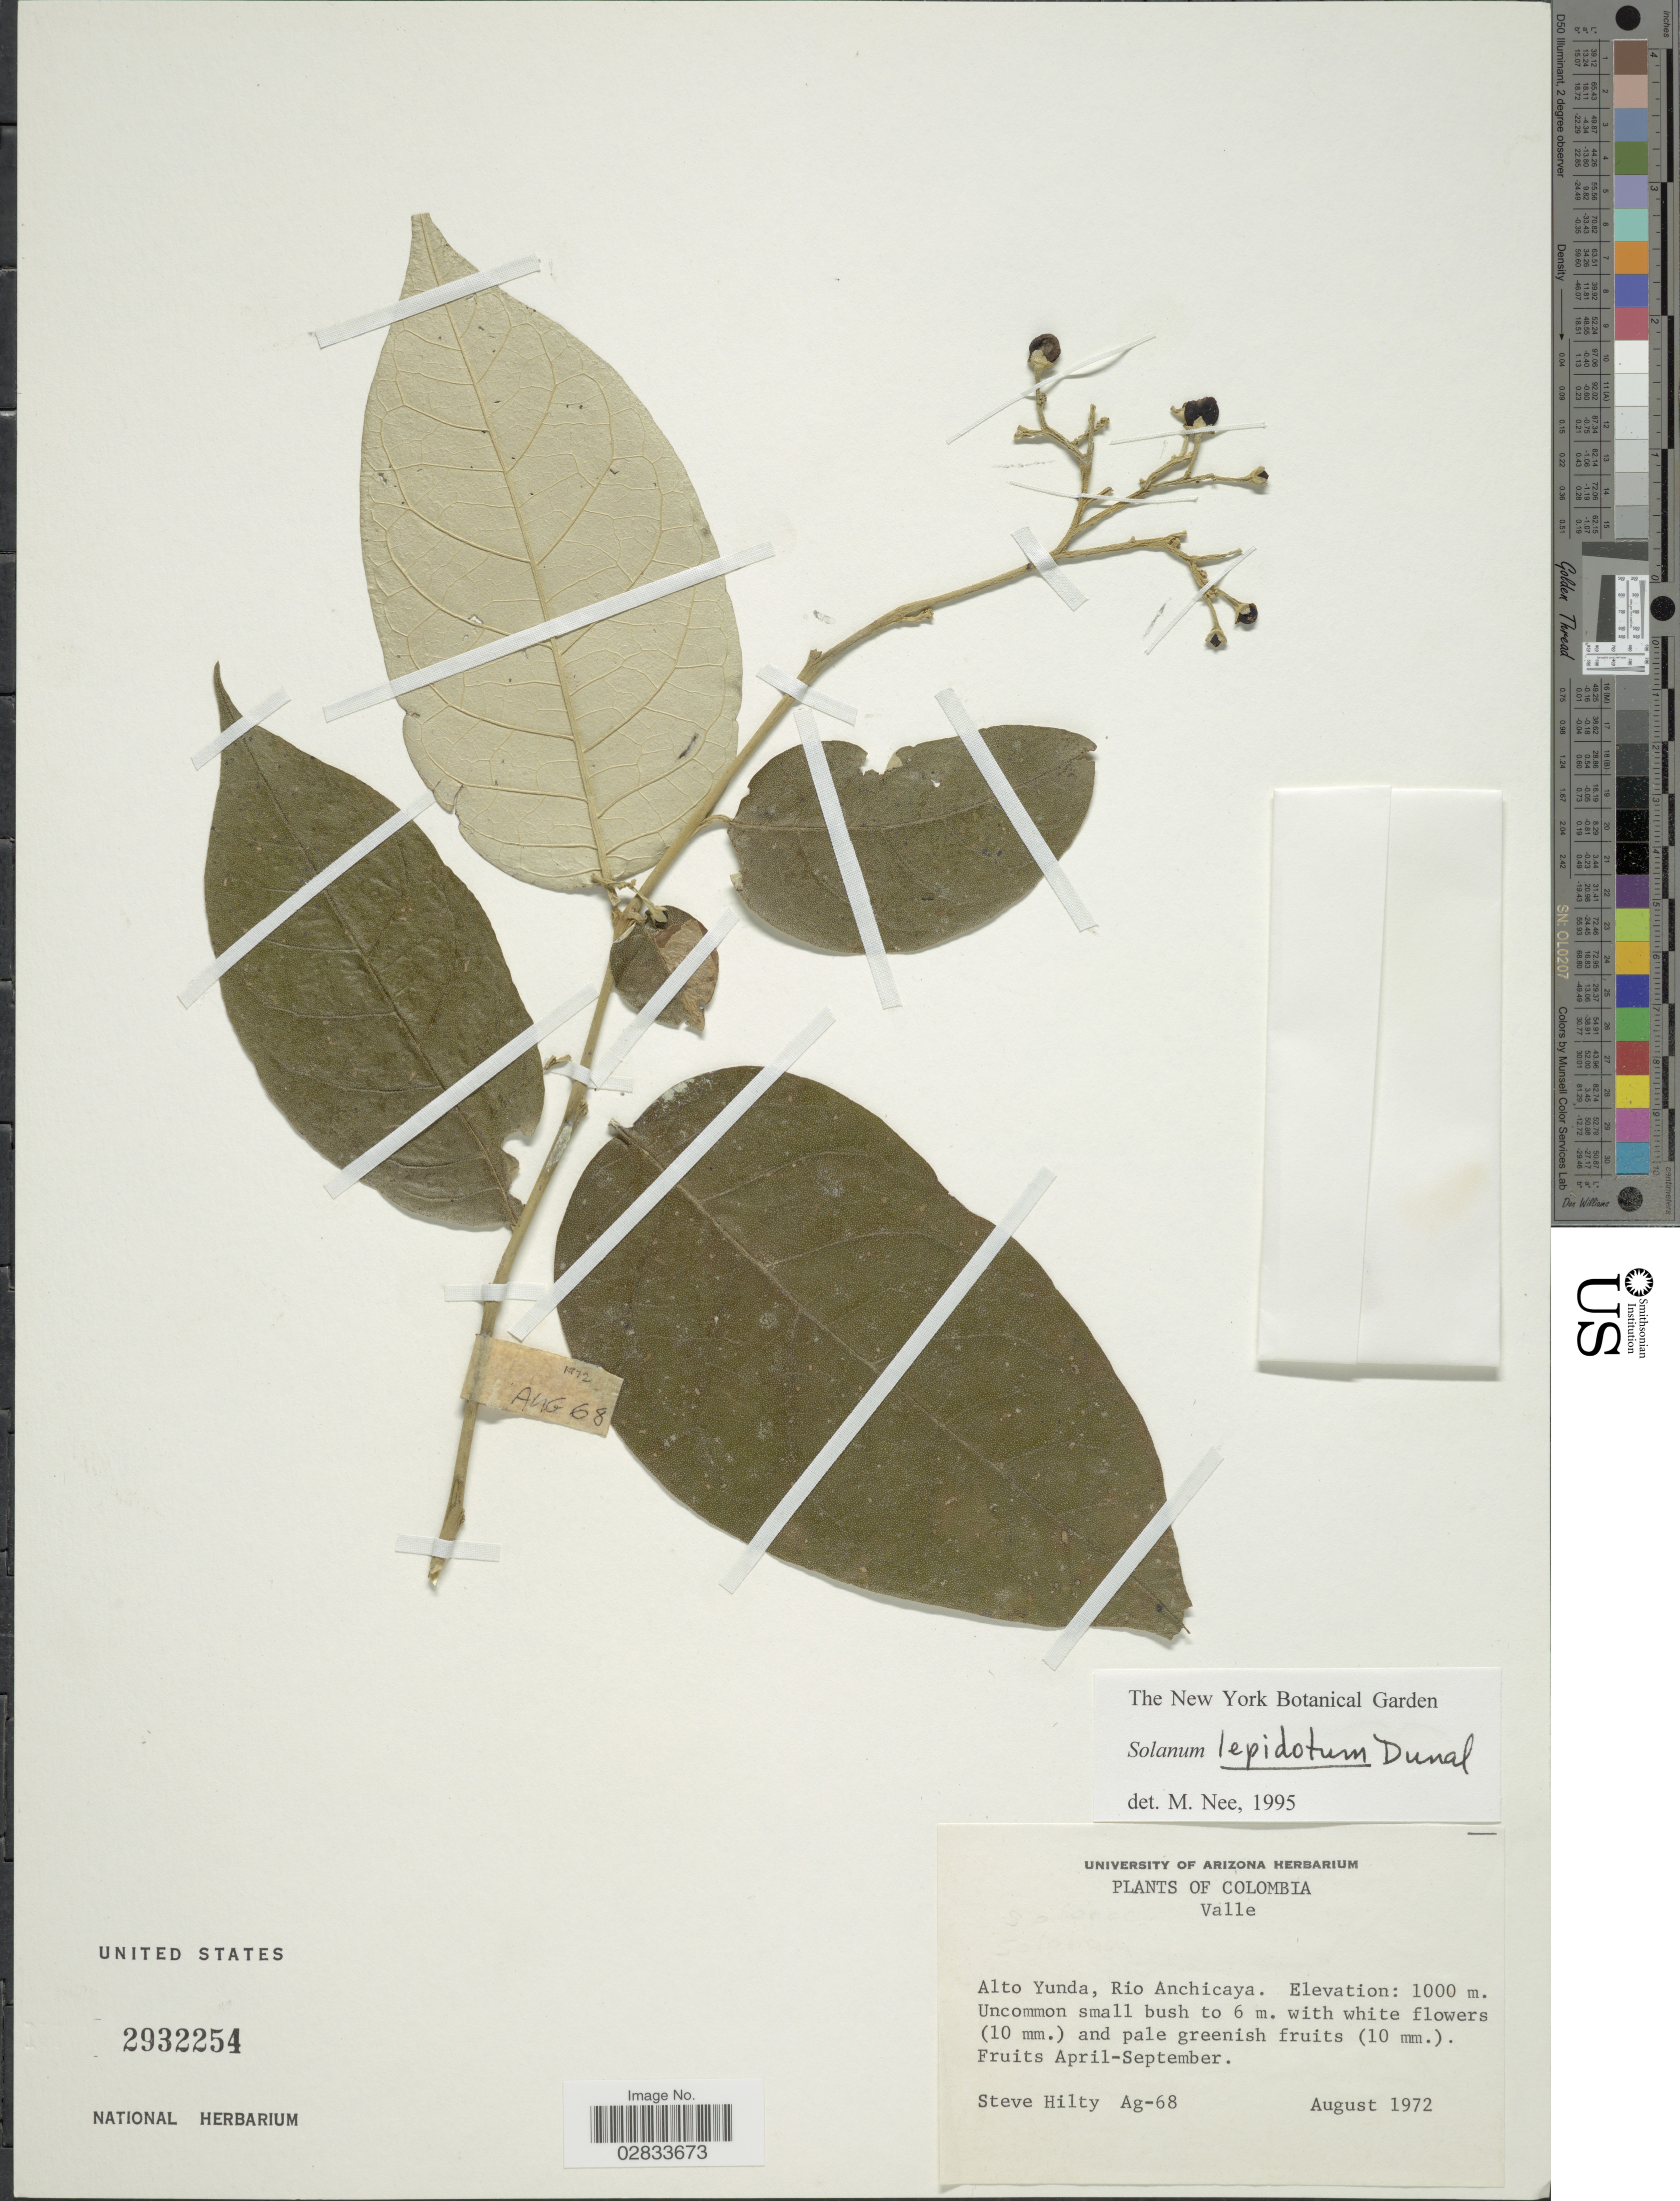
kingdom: Plantae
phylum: Tracheophyta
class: Magnoliopsida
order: Solanales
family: Solanaceae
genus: Solanum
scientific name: Solanum lepidotum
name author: Humb. & Bonpl. ex Dunal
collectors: S. Hilty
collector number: Ag-68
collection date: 1972-08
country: Colombia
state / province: Valle del Cauca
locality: Valle, Alto Yunda, Rio Anchicaya.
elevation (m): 1000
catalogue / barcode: US 2932254